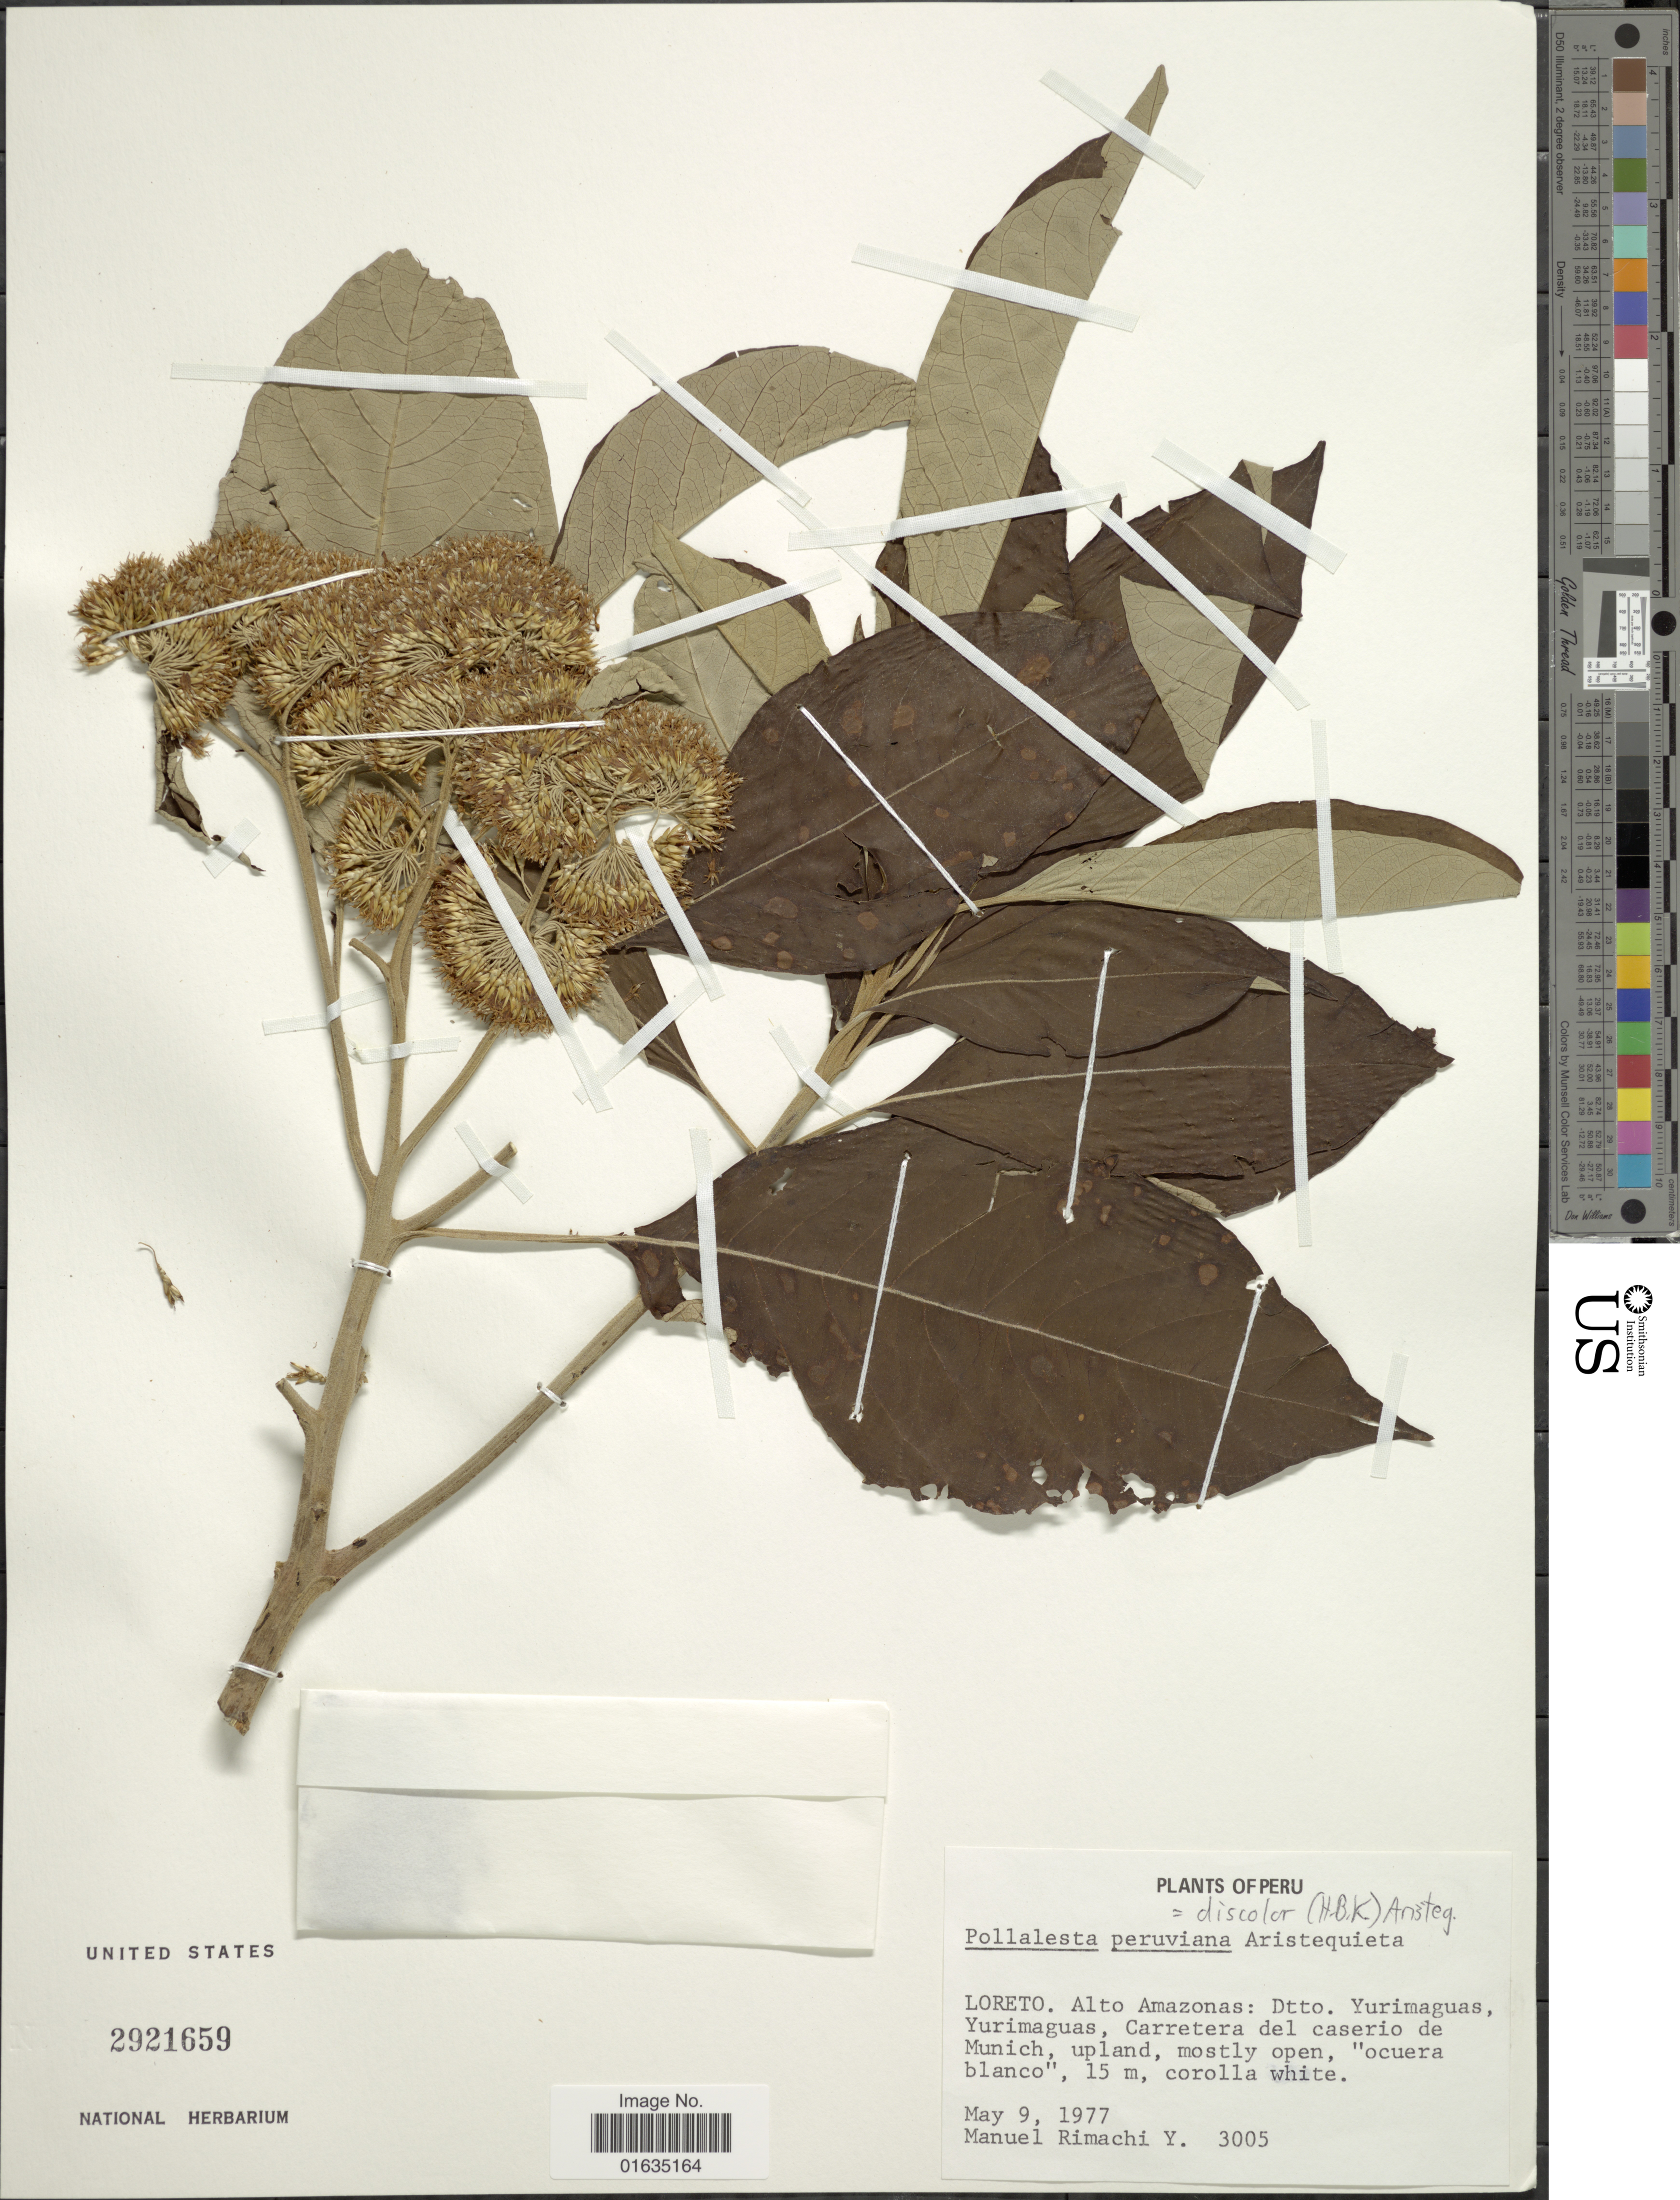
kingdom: Plantae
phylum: Tracheophyta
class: Magnoliopsida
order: Asterales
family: Asteraceae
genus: Pollalesta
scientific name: Pollalesta discolor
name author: (Kunth) Aristeg.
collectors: M. Rimachi Y.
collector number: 3005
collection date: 1977-05-09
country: Peru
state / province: Loreto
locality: Alto Amazonas, Dtto. Yurimaguas, Yurimaguas, Carretera del caserio de Munich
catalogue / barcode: US 2921659